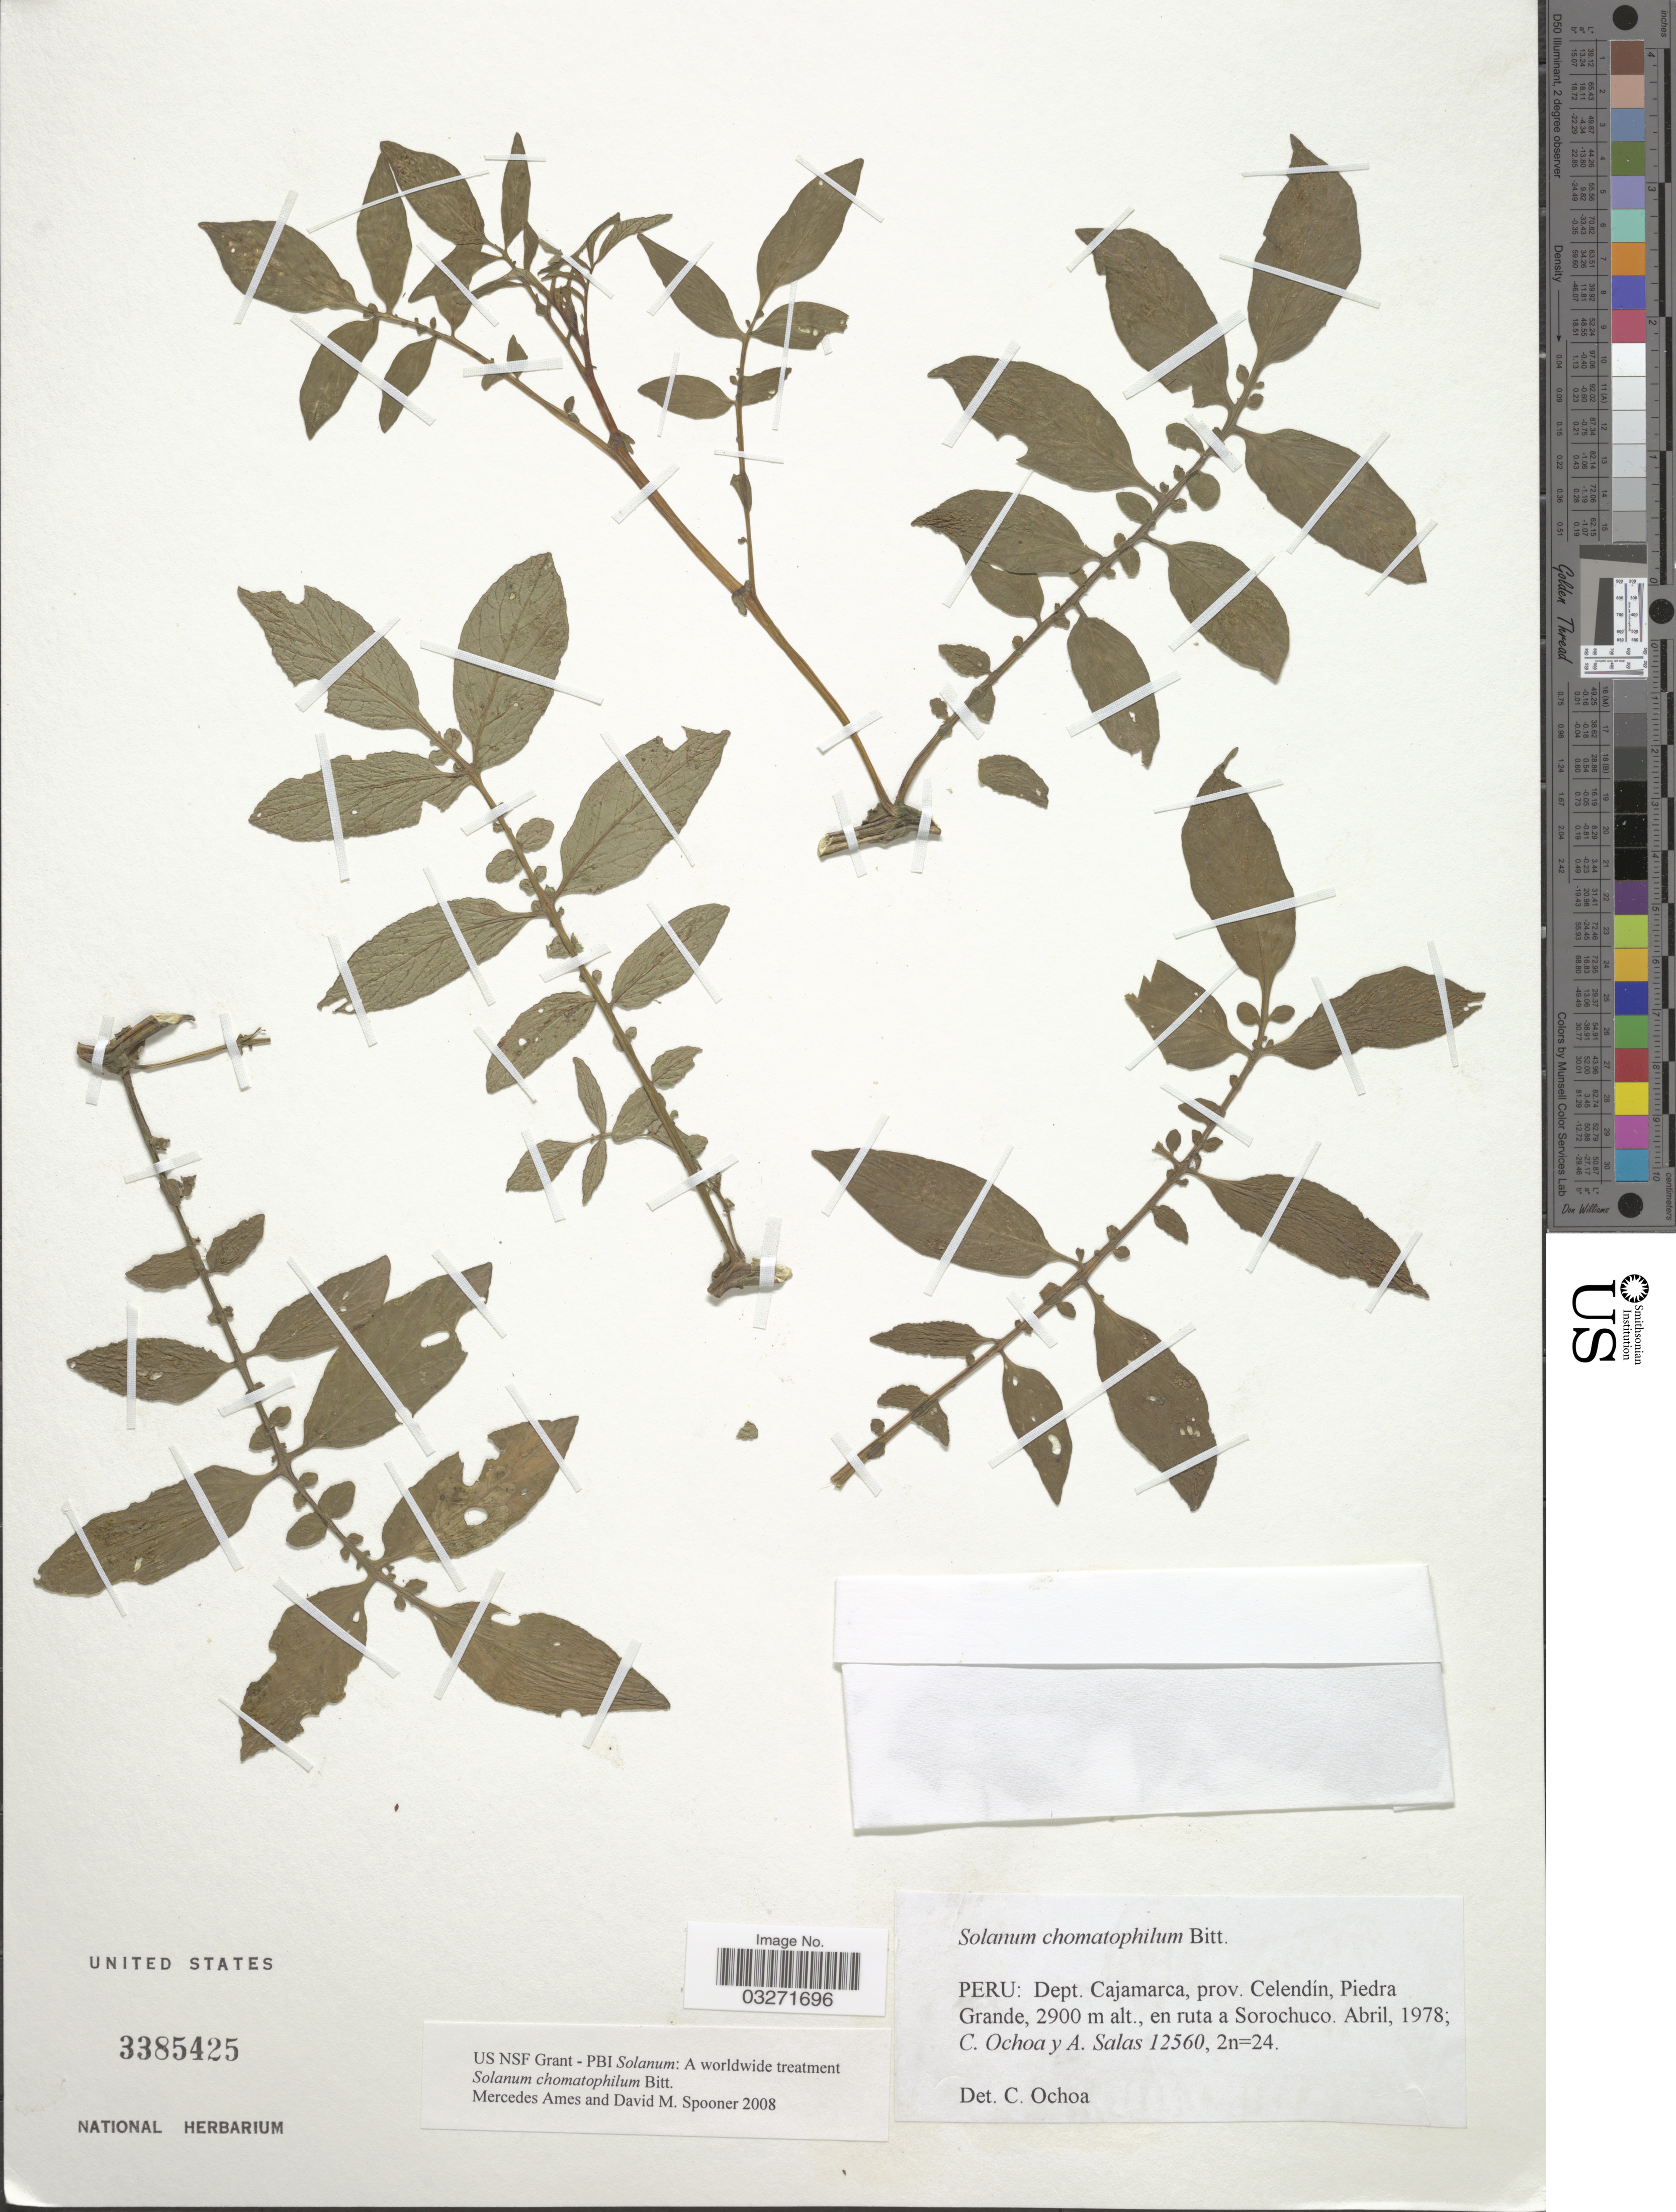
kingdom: Plantae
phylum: Tracheophyta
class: Magnoliopsida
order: Solanales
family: Solanaceae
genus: Solanum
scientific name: Solanum chomatophilum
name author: Bitter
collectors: C. Ochoa & A. Salas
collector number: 12560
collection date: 1978-04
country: Peru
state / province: Cajamarca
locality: Dept. Cajamarca, prov. Celendín, Piedra Grande, en ruta a Sorochuco.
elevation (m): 2900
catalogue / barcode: US 3385425